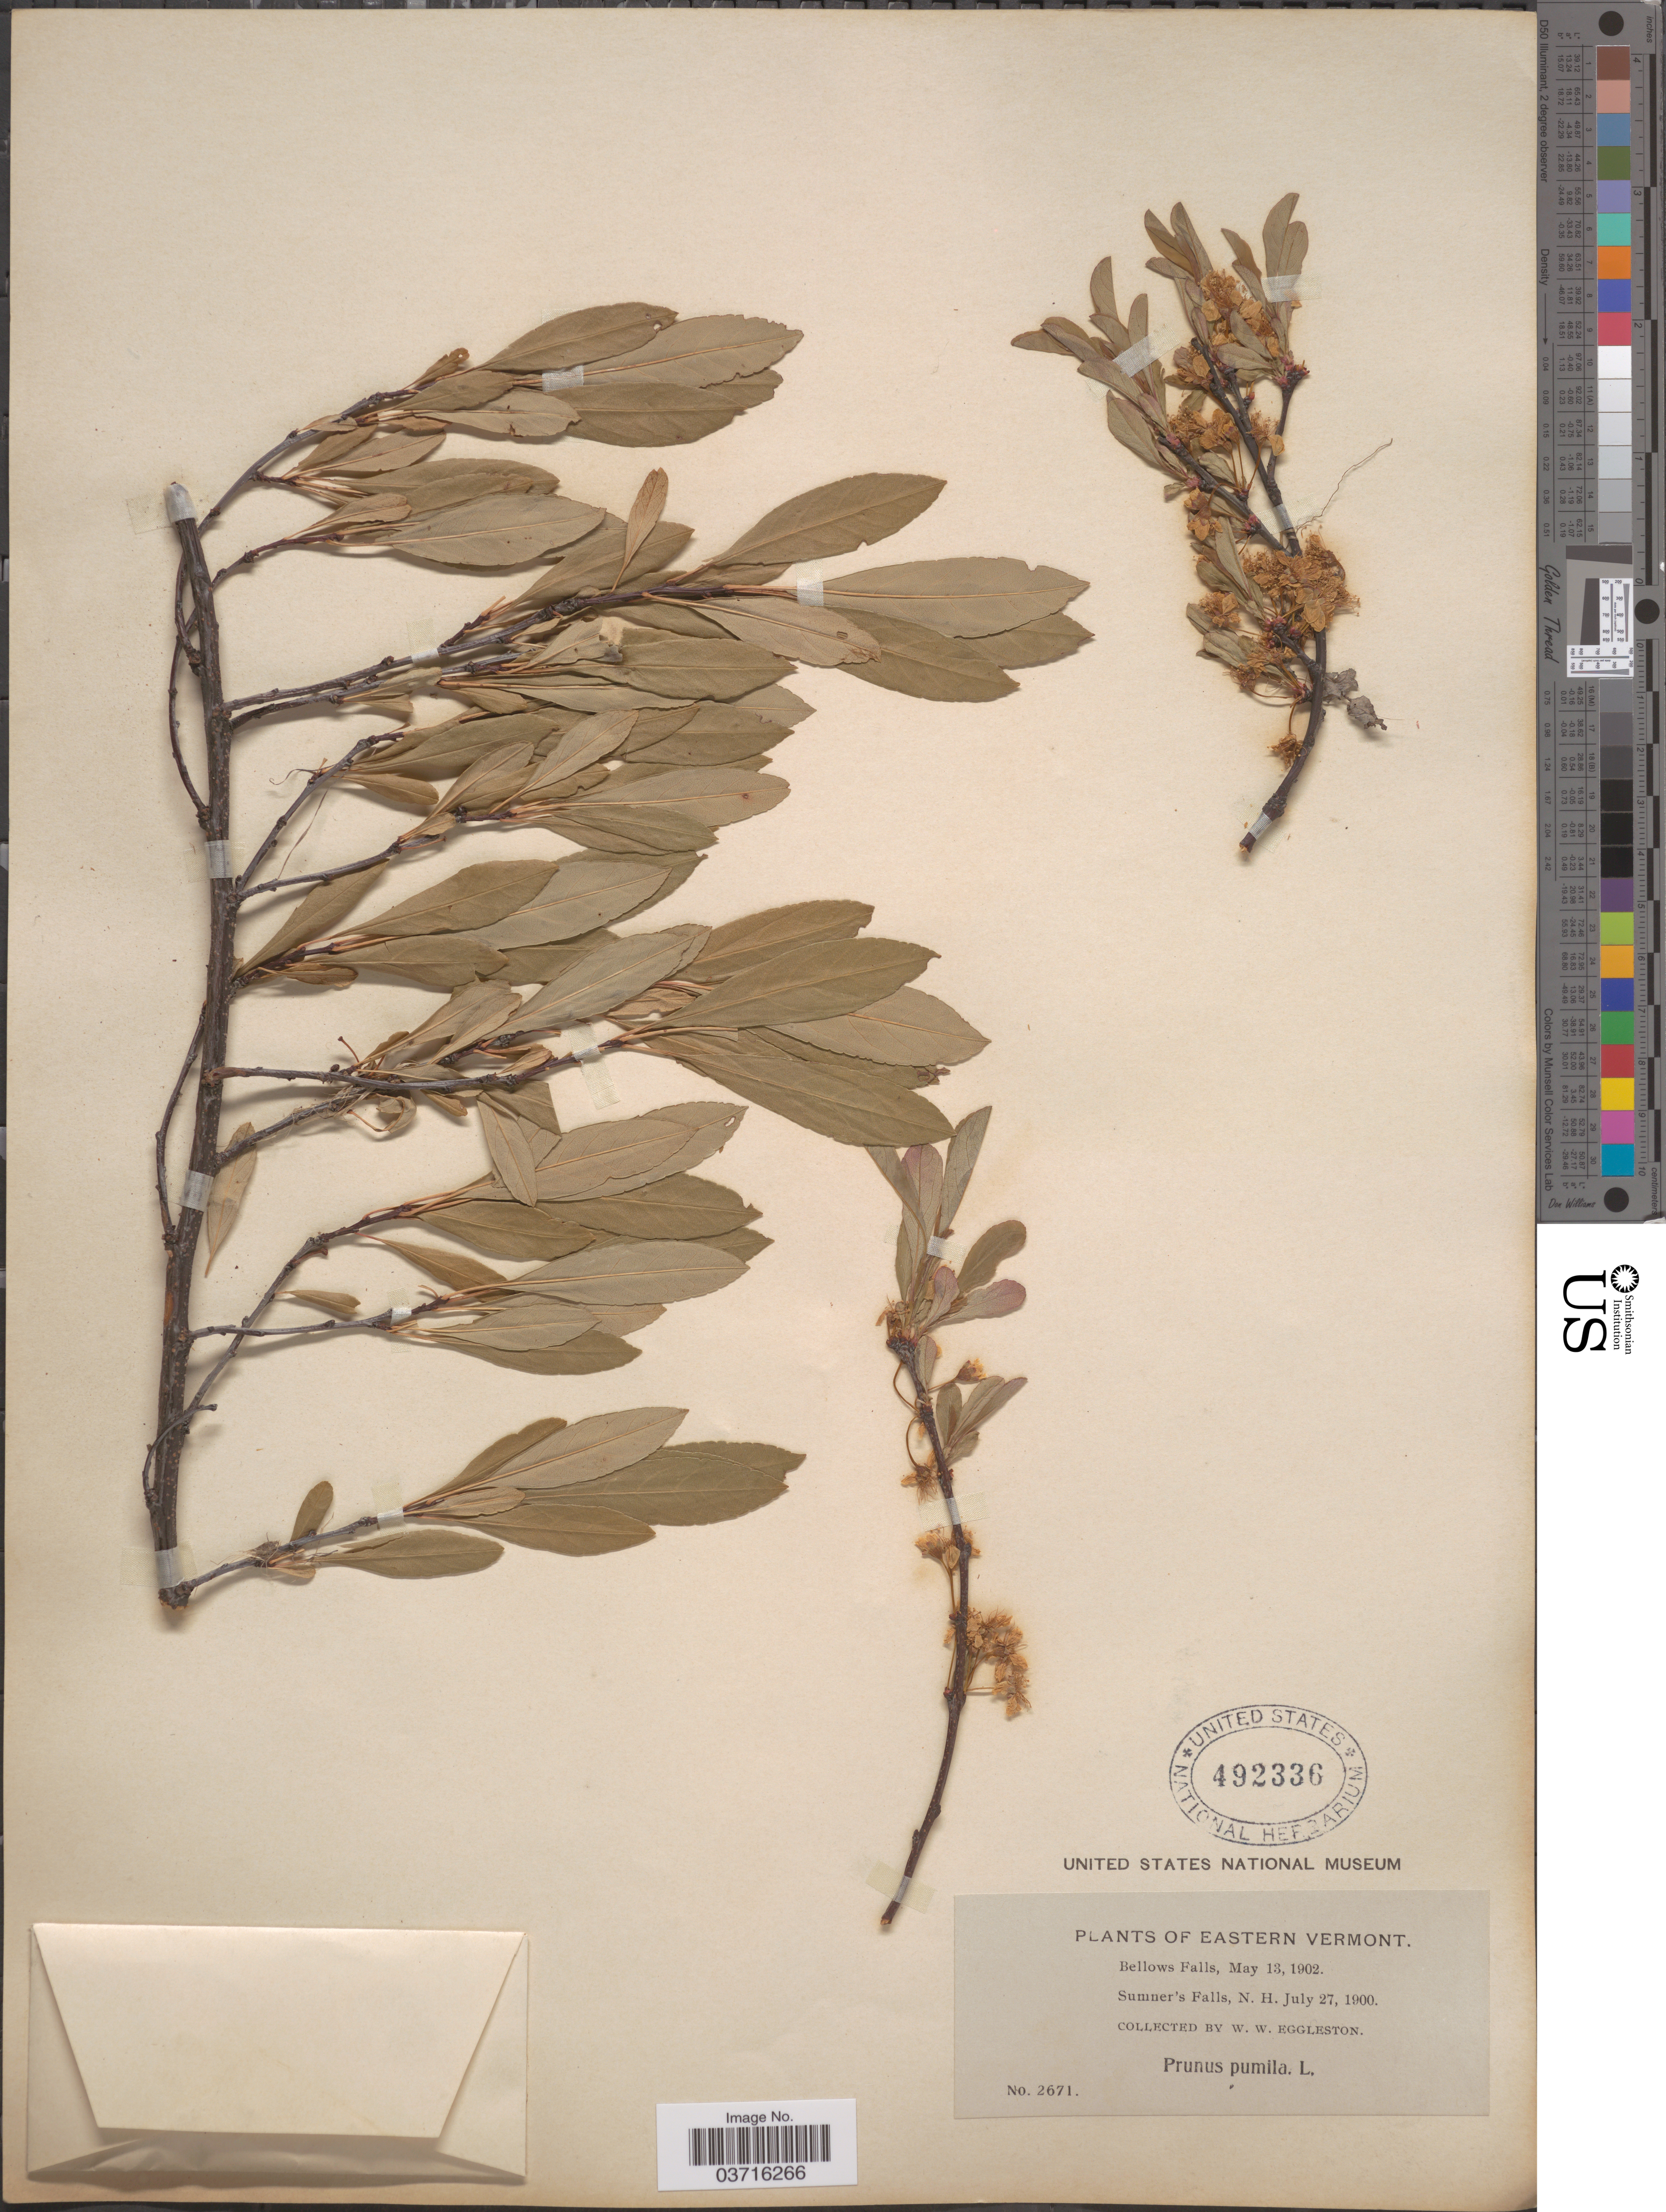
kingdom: Plantae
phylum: Tracheophyta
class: Magnoliopsida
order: Rosales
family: Rosaceae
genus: Prunus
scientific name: Prunus pumila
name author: L.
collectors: W. W. Eggleston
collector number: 2671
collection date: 1900-07-27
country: United States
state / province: New Hampshire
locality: Bellows Falls. Sumner's Falls.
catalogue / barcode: US 492336